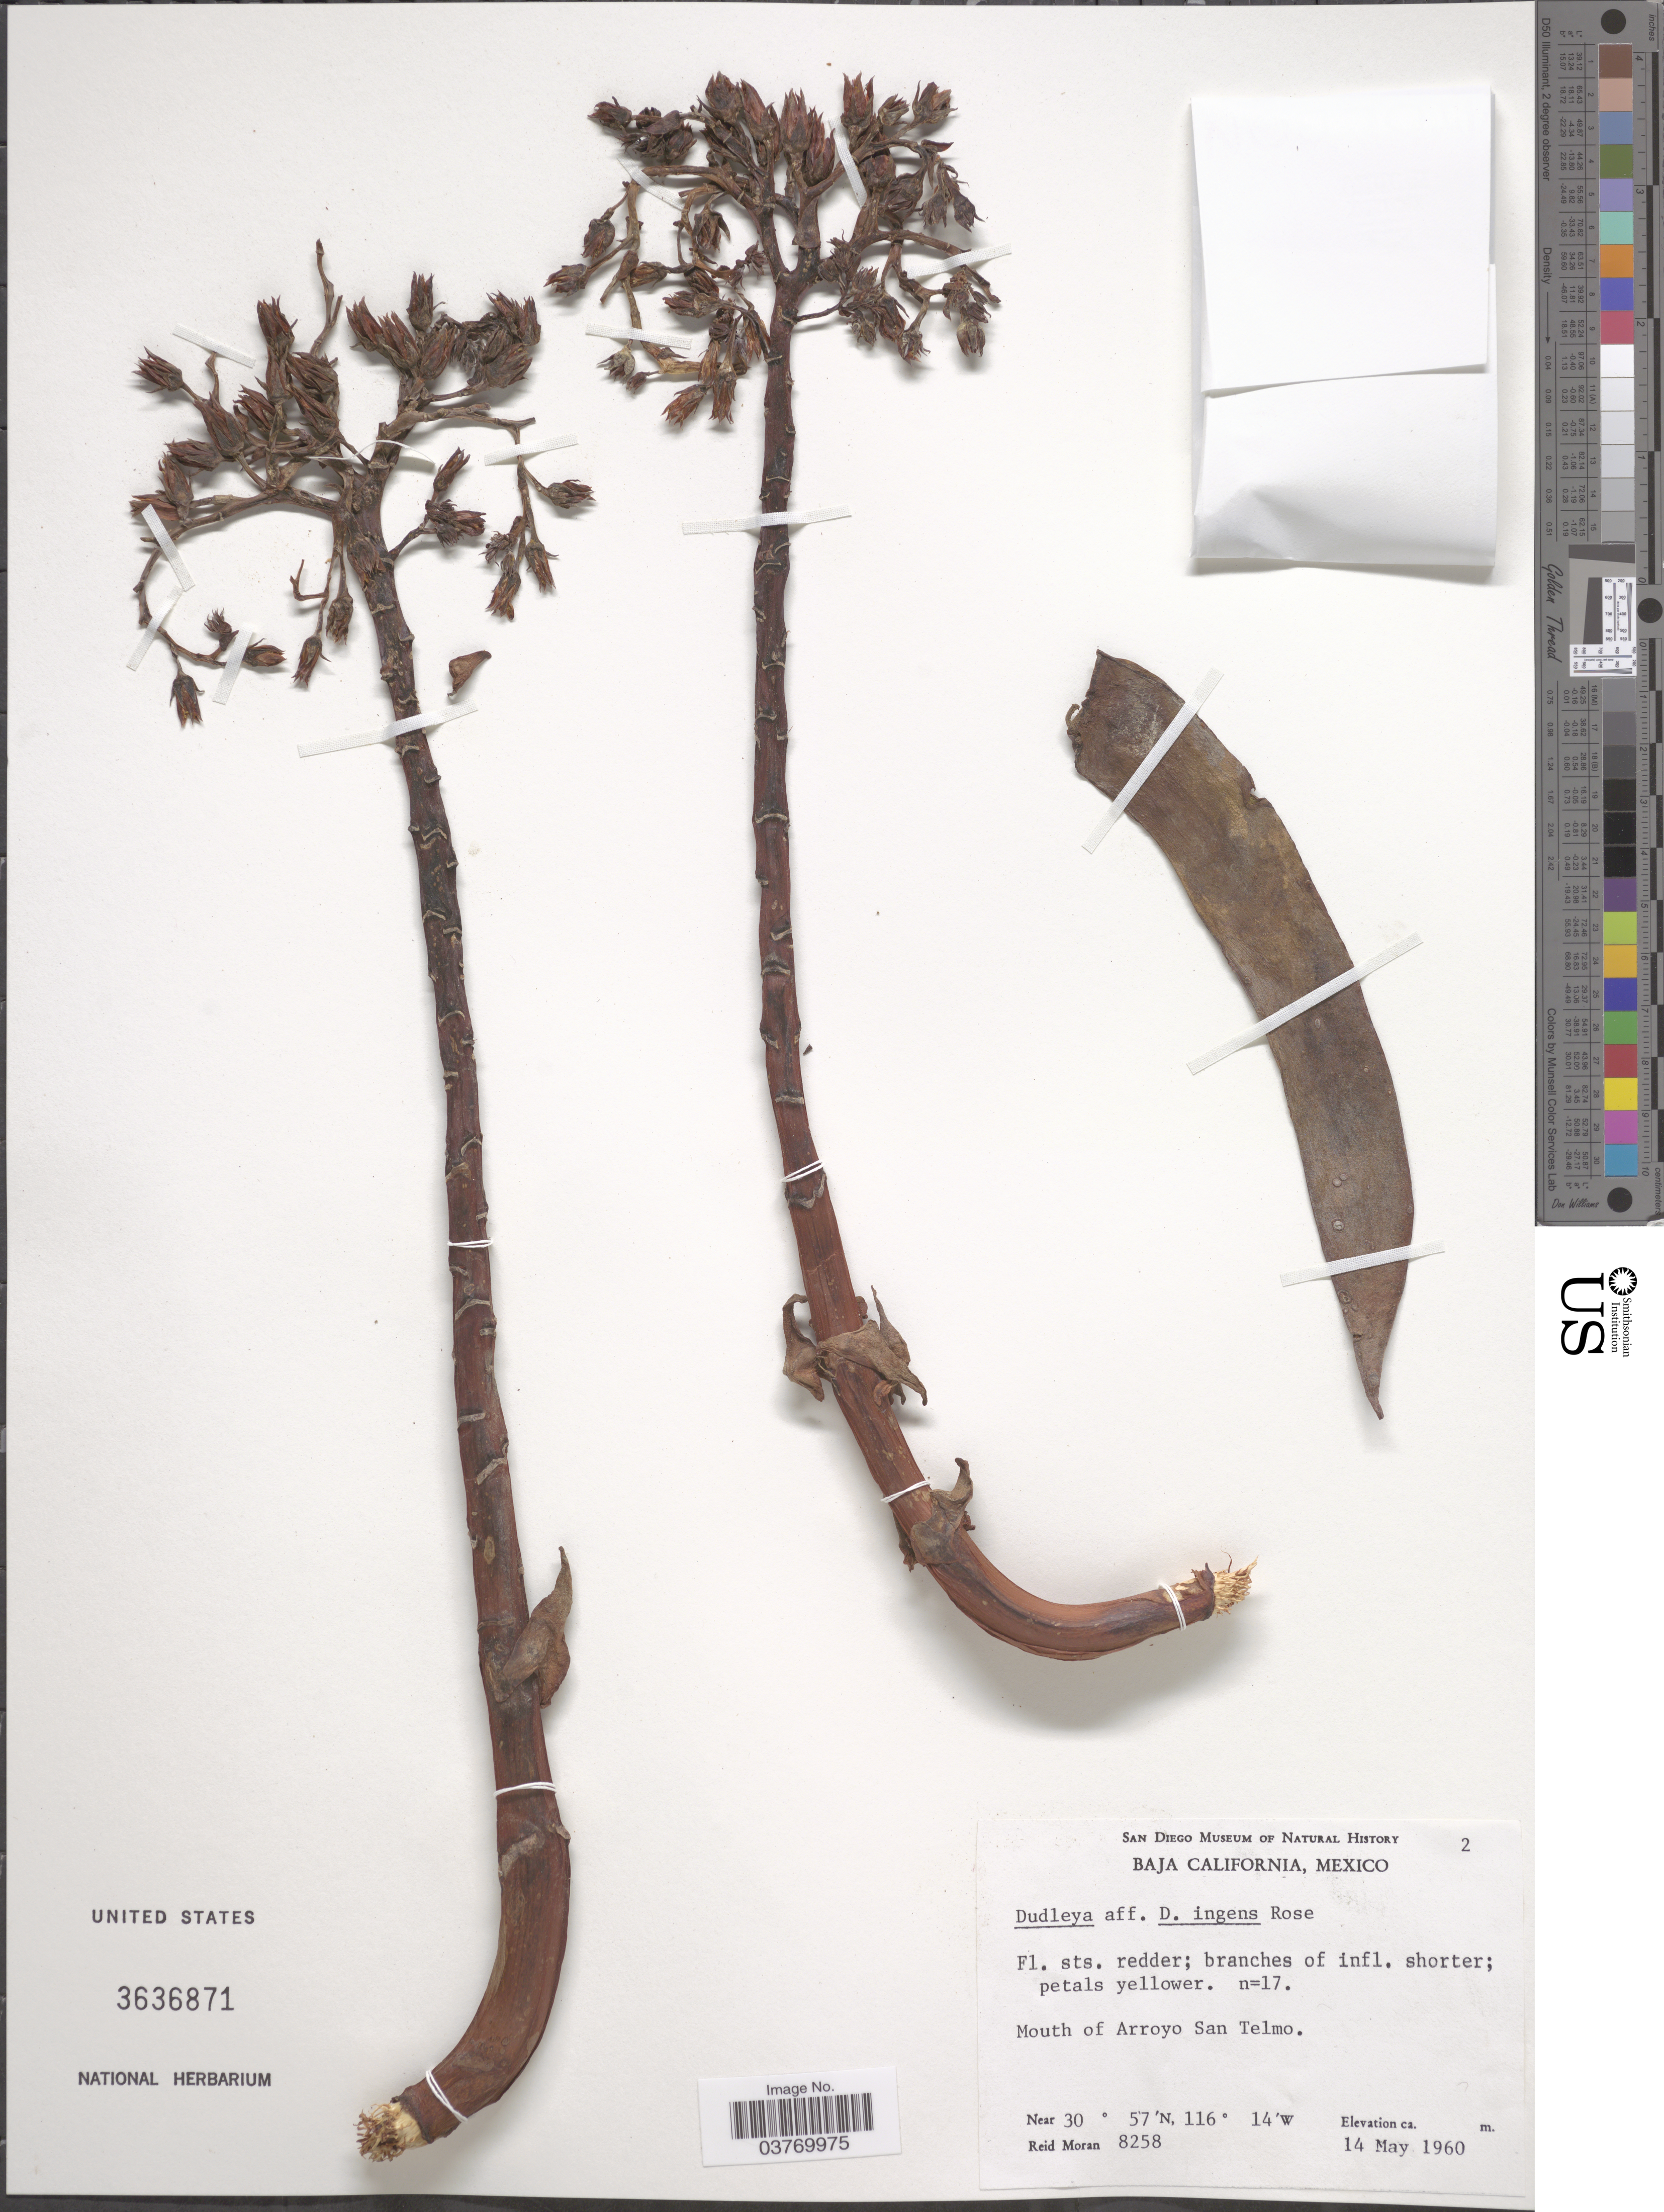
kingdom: Plantae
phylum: Tracheophyta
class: Magnoliopsida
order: Saxifragales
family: Crassulaceae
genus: Dudleya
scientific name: Dudleya ingens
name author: Rose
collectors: R. V. Moran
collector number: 8258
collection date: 1960-05-14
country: Mexico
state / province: Baja California Norte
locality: Mouth of Arroyo San Telmo.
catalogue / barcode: US 3636871